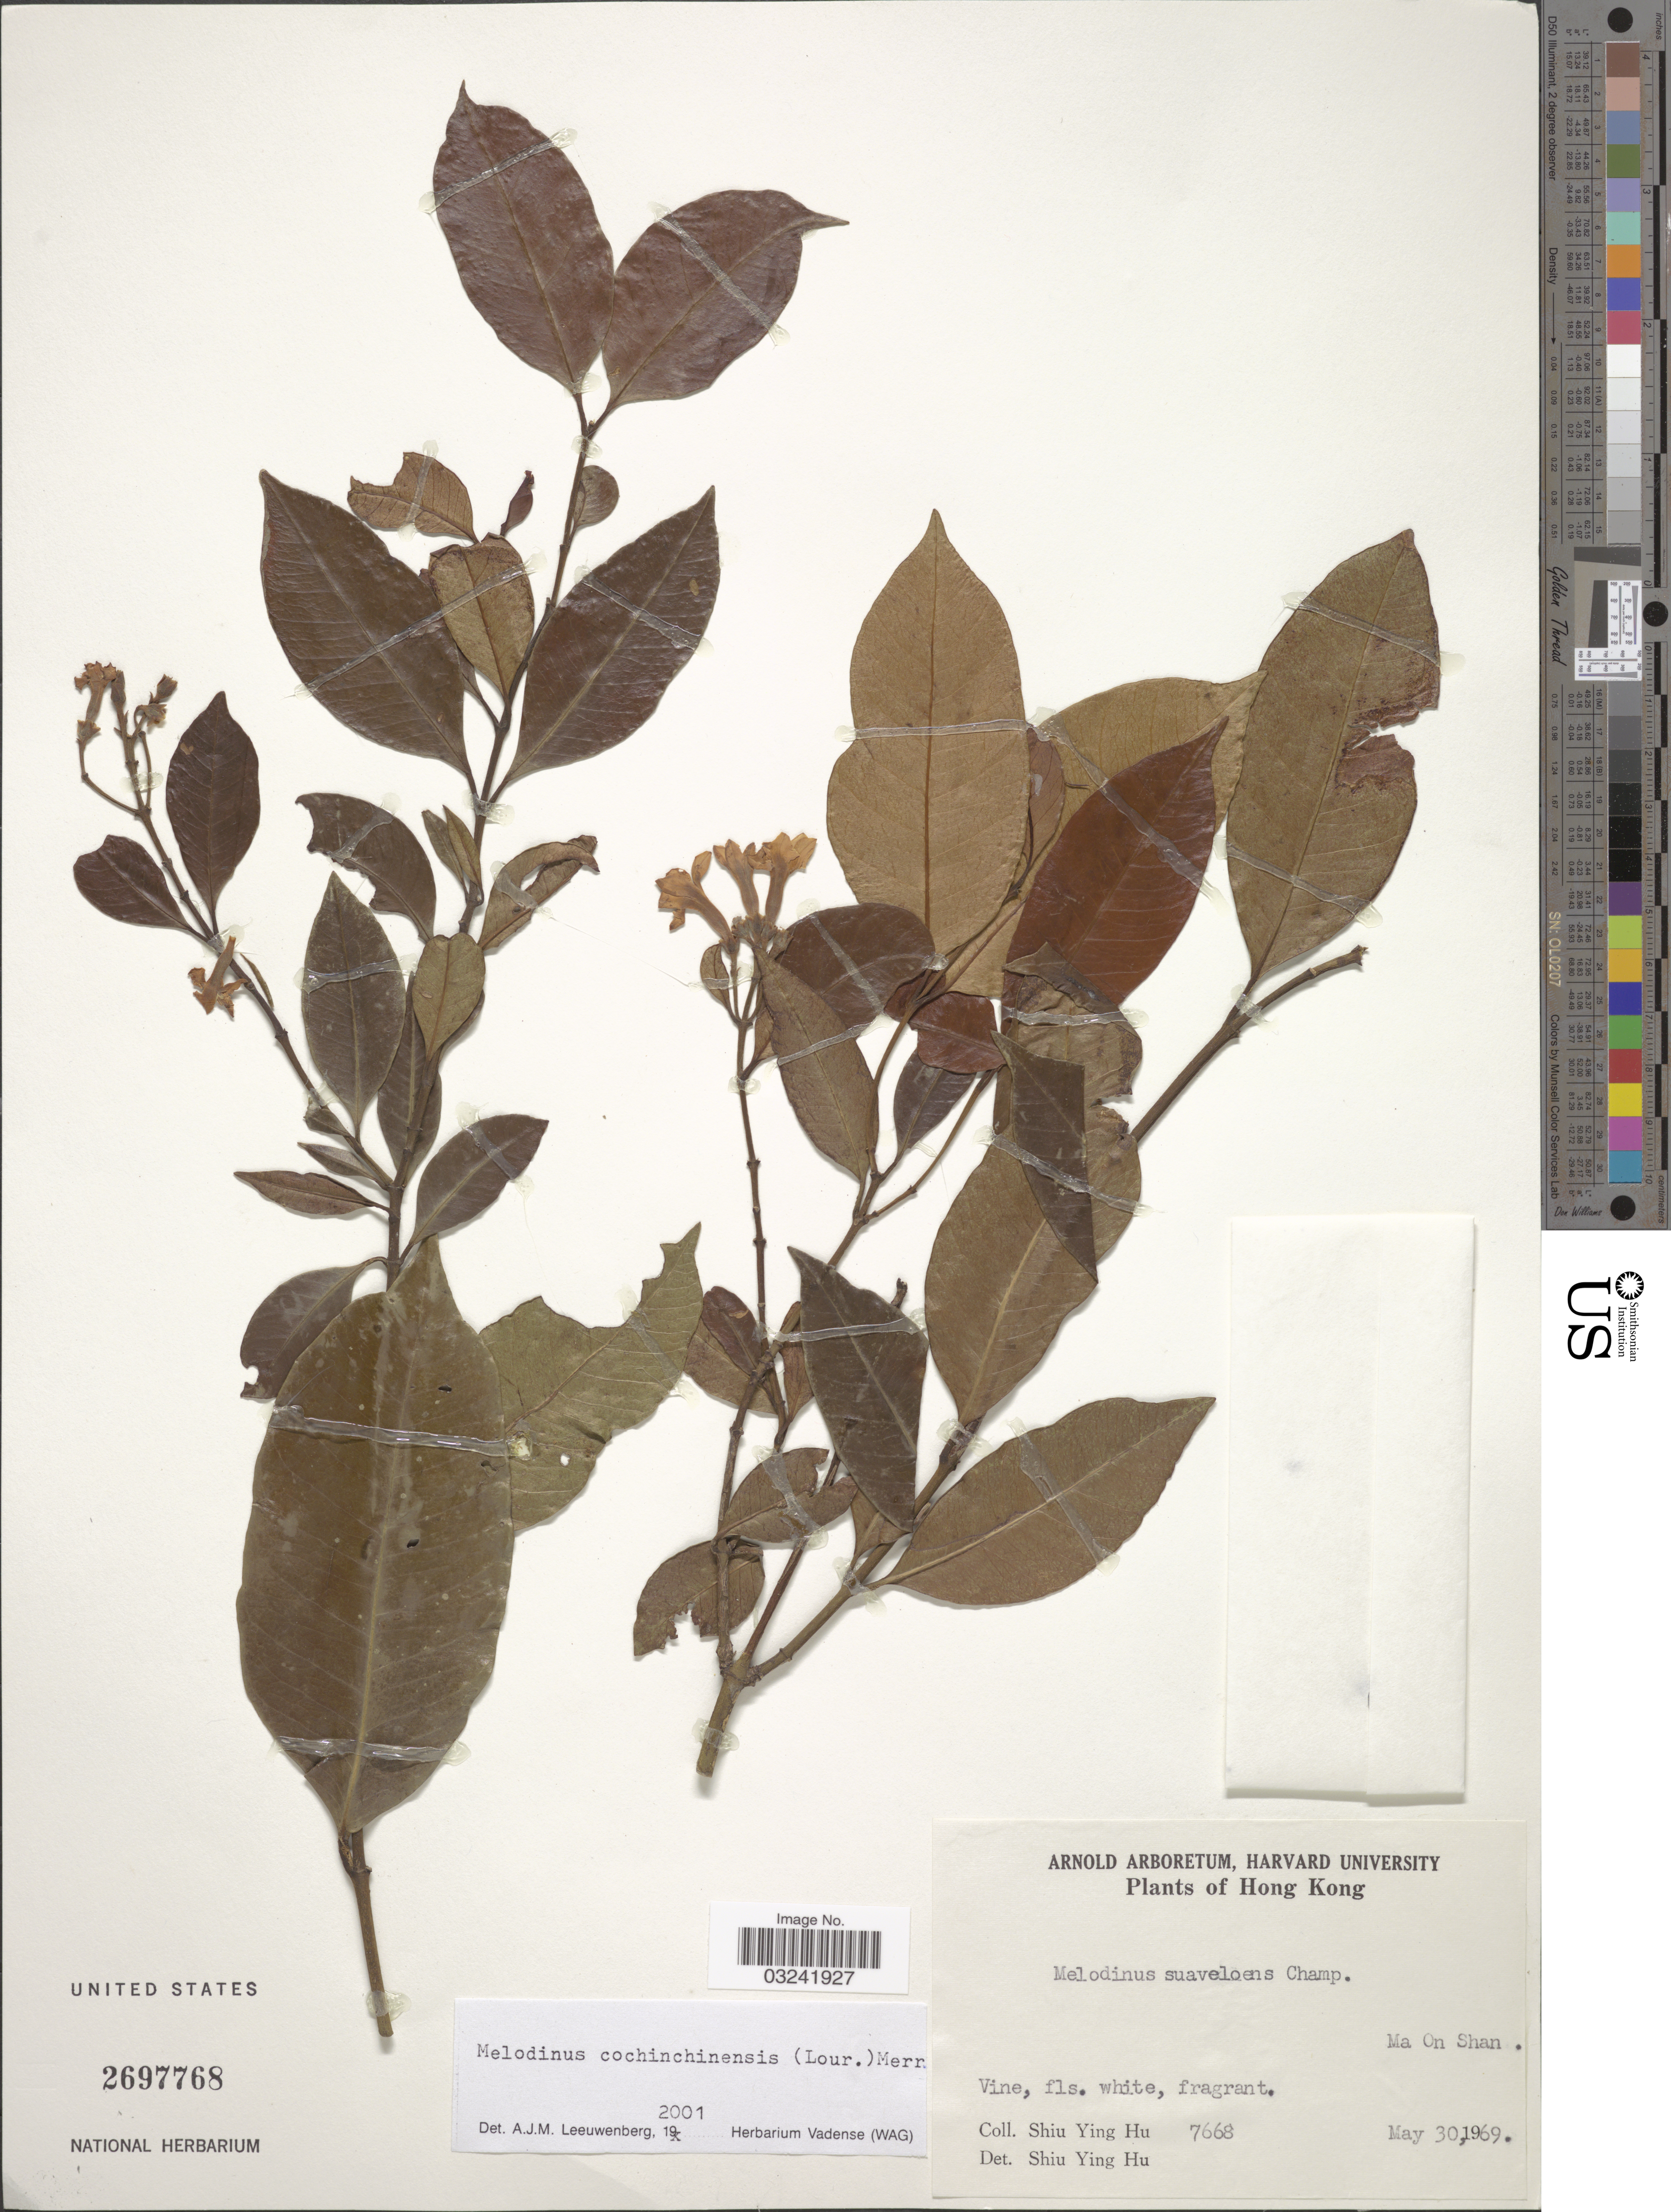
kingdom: Plantae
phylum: Tracheophyta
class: Magnoliopsida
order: Gentianales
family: Apocynaceae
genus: Melodinus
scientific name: Melodinus cochinchinensis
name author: (Lour.) Merr.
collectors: S. Y. Hu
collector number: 7668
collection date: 1969-05-30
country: China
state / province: Hong Kong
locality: Ma On Shan.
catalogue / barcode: US 2697768